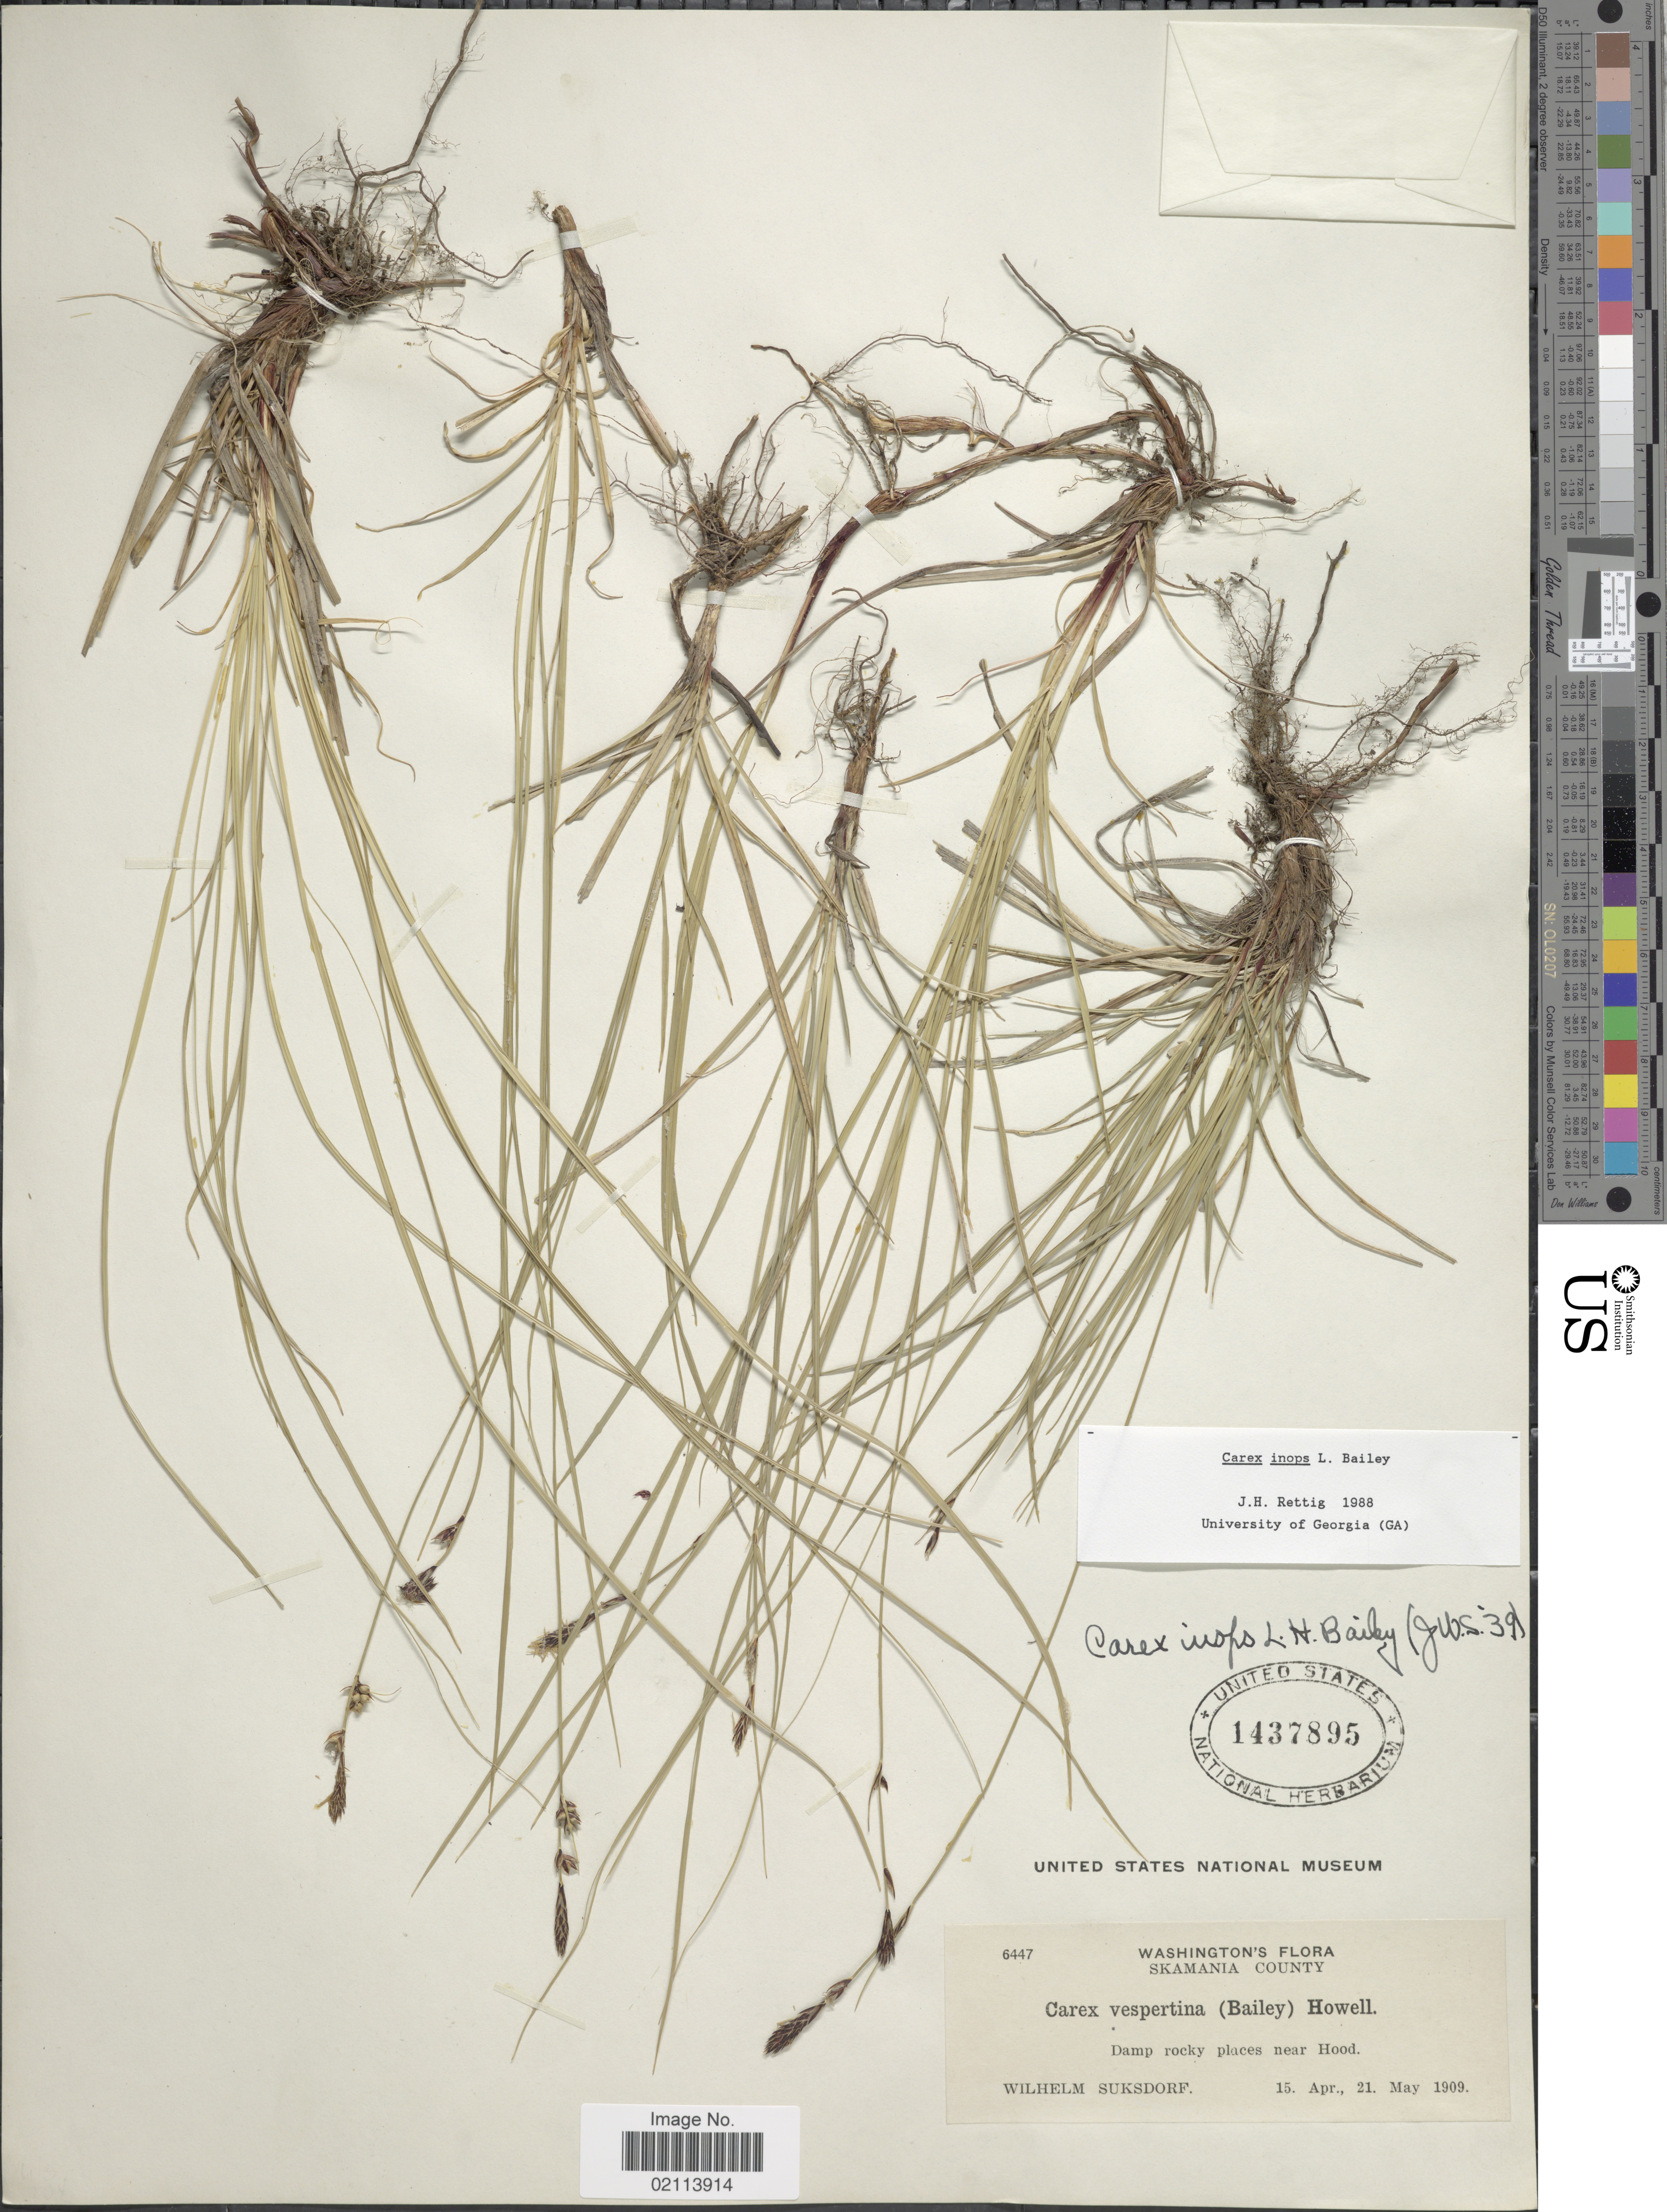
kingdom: Plantae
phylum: Tracheophyta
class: Liliopsida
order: Poales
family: Cyperaceae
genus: Carex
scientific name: Carex inops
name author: L.H. Bailey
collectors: W. N. Suksdorf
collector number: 6447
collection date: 1909-04-15/1909-05-21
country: United States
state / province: Washington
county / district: Skamania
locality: Skamania County, damp rocky places near Hood.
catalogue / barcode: US 1437895